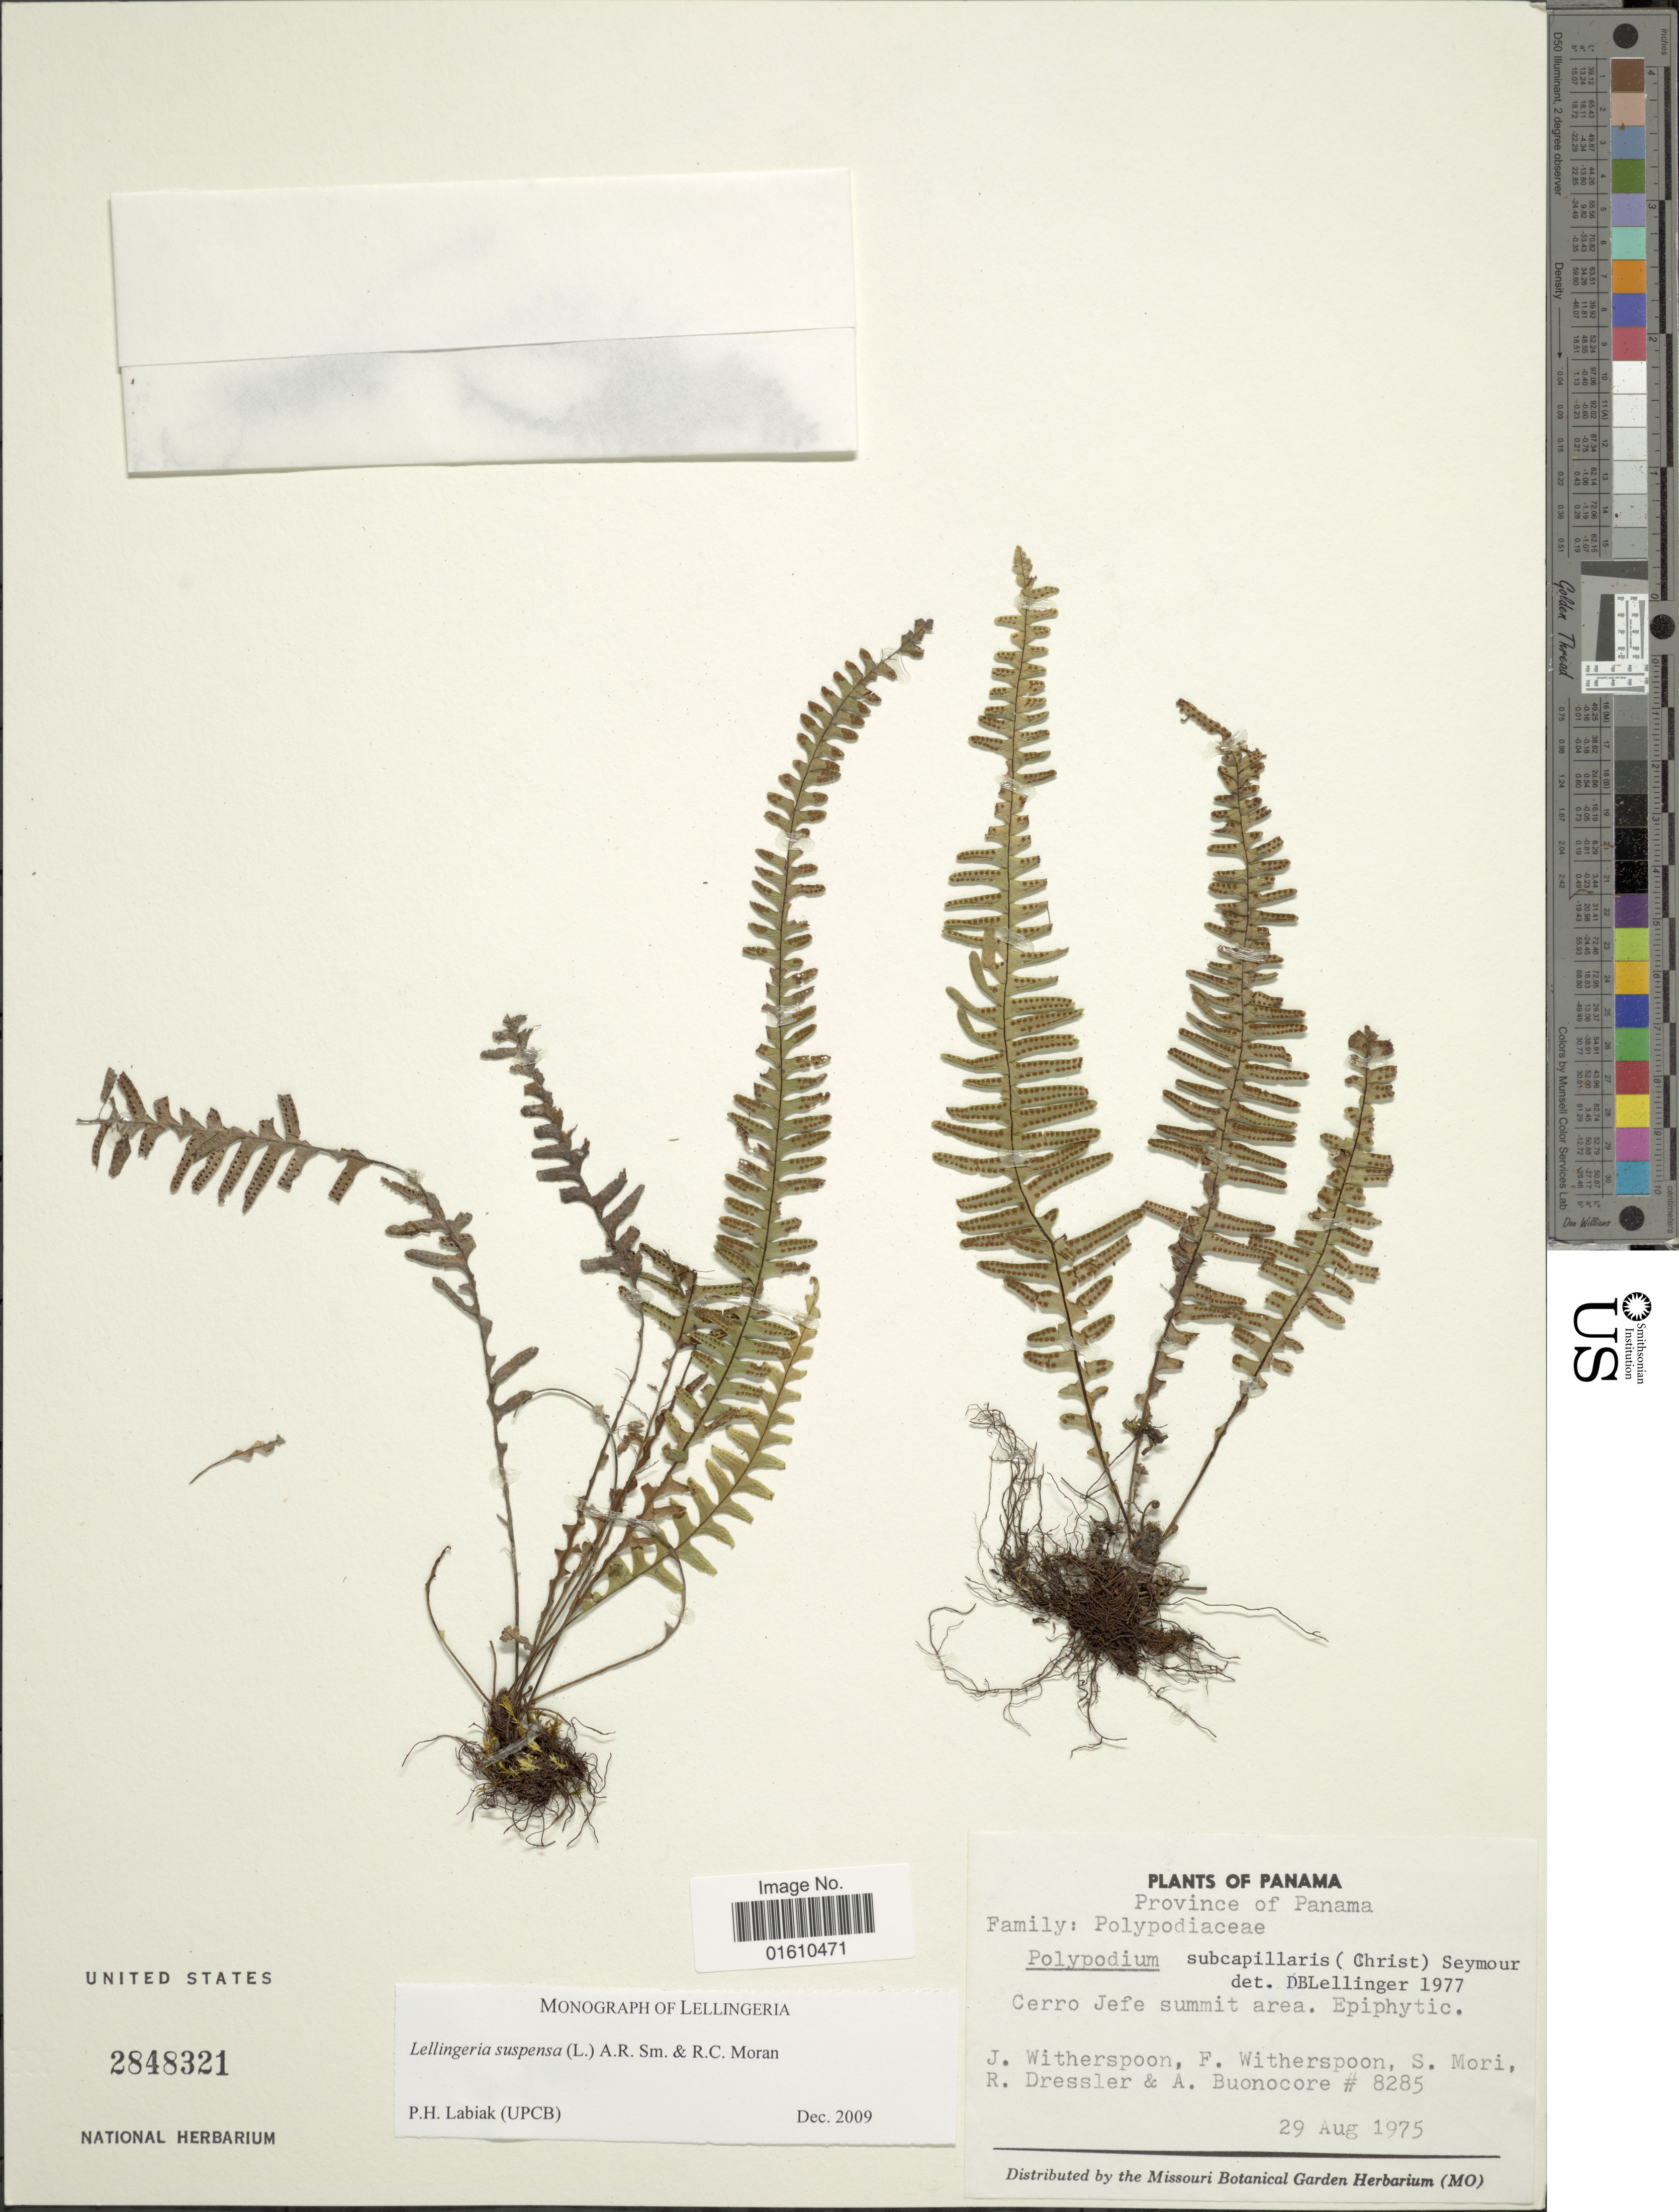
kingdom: Plantae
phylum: Tracheophyta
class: Polypodiopsida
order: Polypodiales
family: Polypodiaceae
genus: Lellingeria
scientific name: Lellingeria suspensa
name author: (L.) A.R. Sm. & R.C. Moran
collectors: J. Witherspoon, F. Witherspoon, S. Mori, R. Dressler & A. Buonocore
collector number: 8285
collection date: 1975-08-29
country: Panama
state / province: Panamá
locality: Cerro Jafe summti area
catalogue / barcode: US 2848321